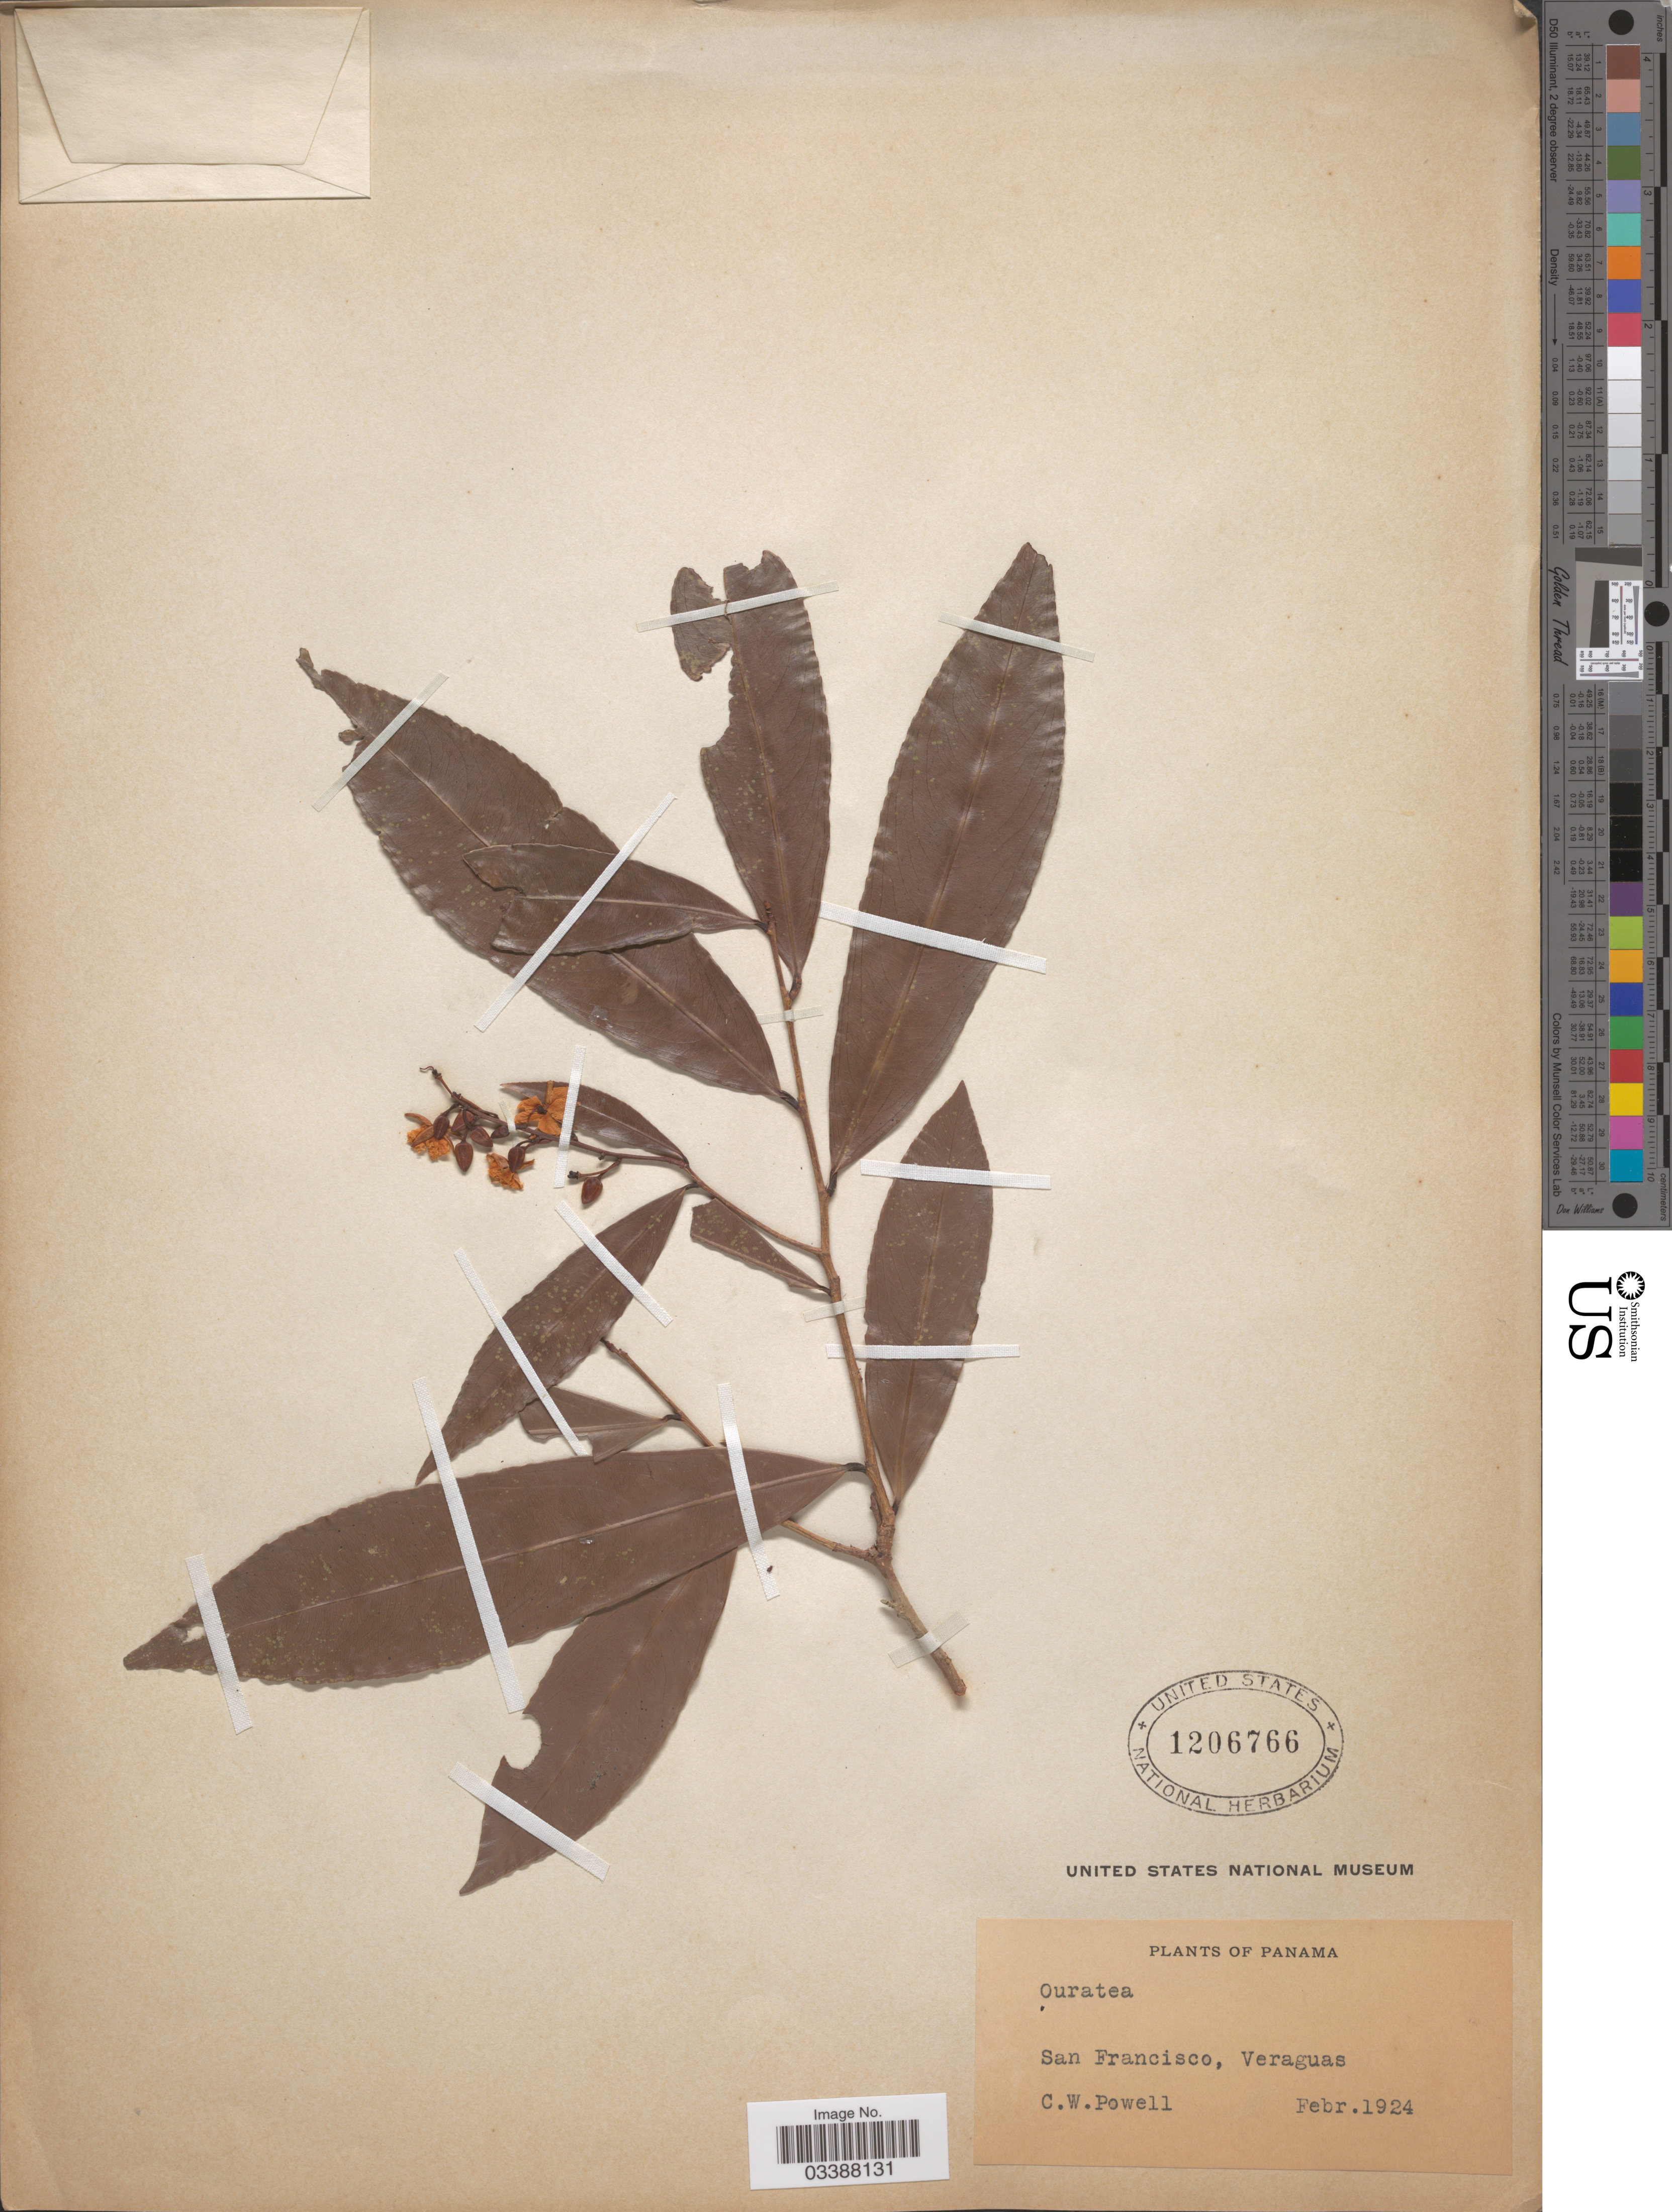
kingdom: Plantae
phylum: Tracheophyta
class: Magnoliopsida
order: Malpighiales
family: Ochnaceae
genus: Ouratea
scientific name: Ouratea sp.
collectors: C. W. Powell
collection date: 1924-02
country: Panama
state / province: Veraguas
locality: San Francisco.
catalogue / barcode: US 1206766